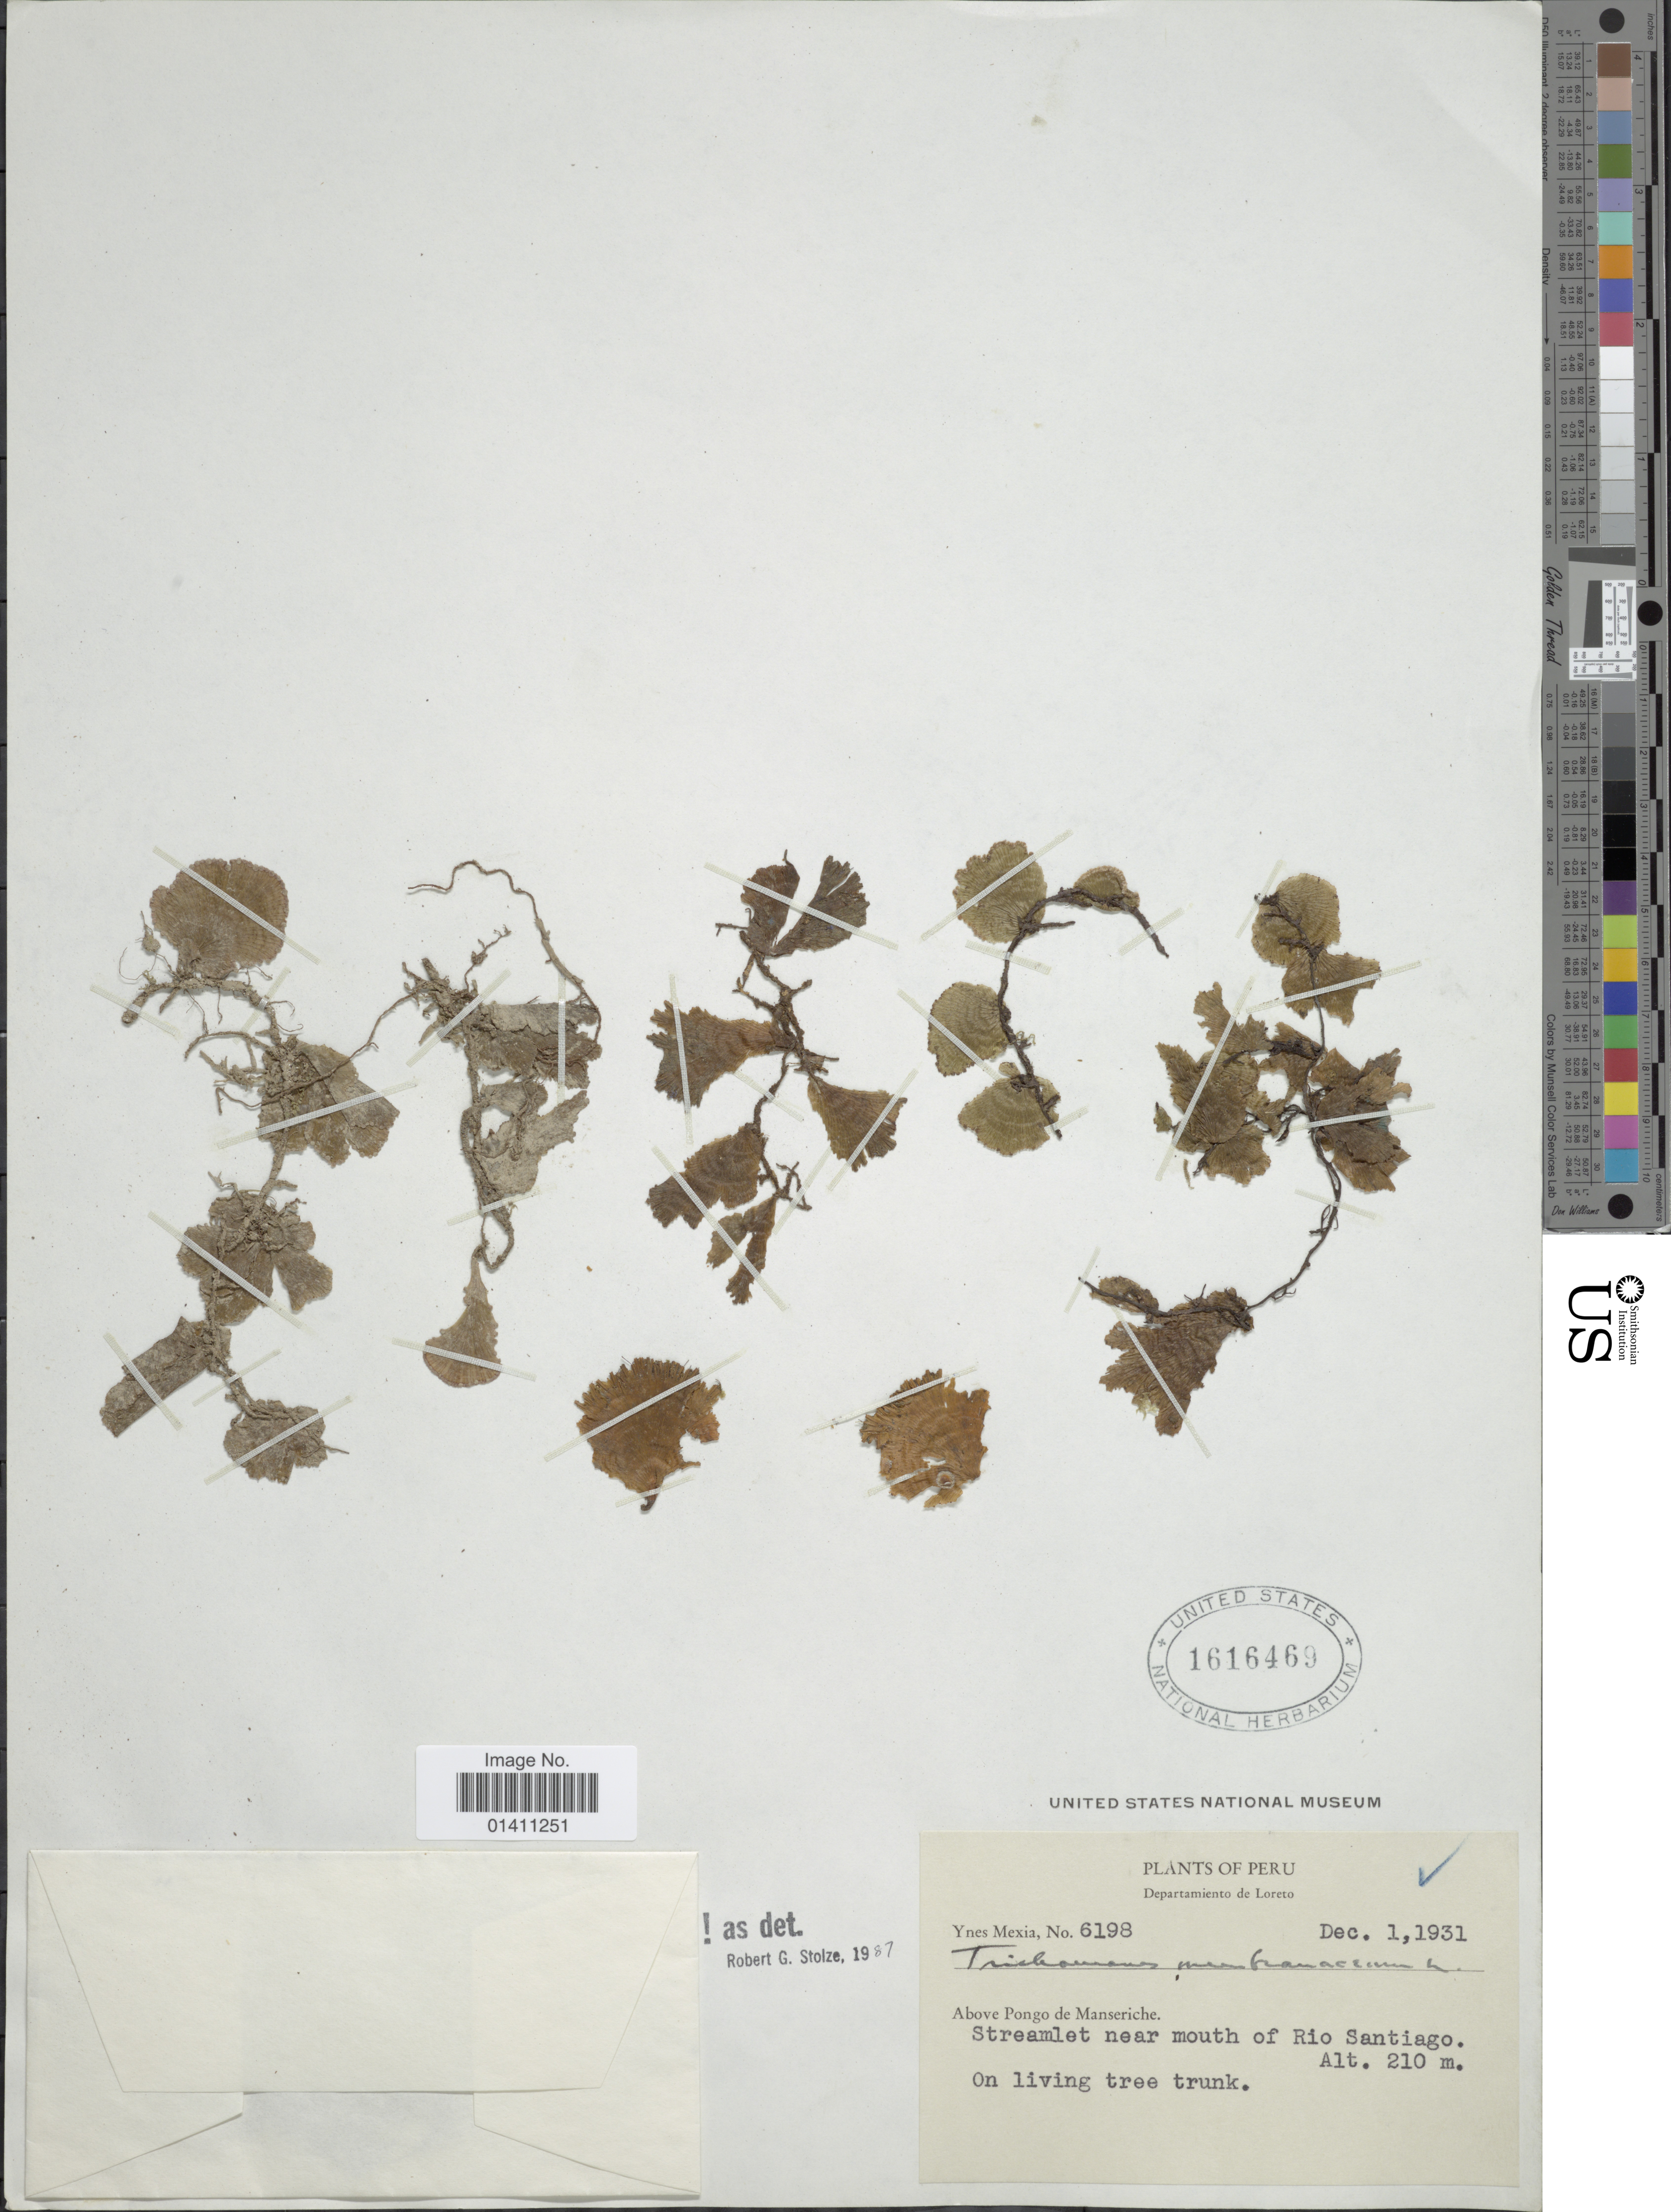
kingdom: Plantae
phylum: Tracheophyta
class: Polypodiopsida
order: Hymenophyllales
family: Hymenophyllaceae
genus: Didymoglossum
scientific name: Didymoglossum membranaceum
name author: (L.) Vareschi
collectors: Y. Mexia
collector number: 6198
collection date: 1931-12-01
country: Peru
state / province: Loreto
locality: Departamento de Loreto. Above Pongo de Manseriche. Streamlet near mouth of Rio Santiago.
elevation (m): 210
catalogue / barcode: US 1616469